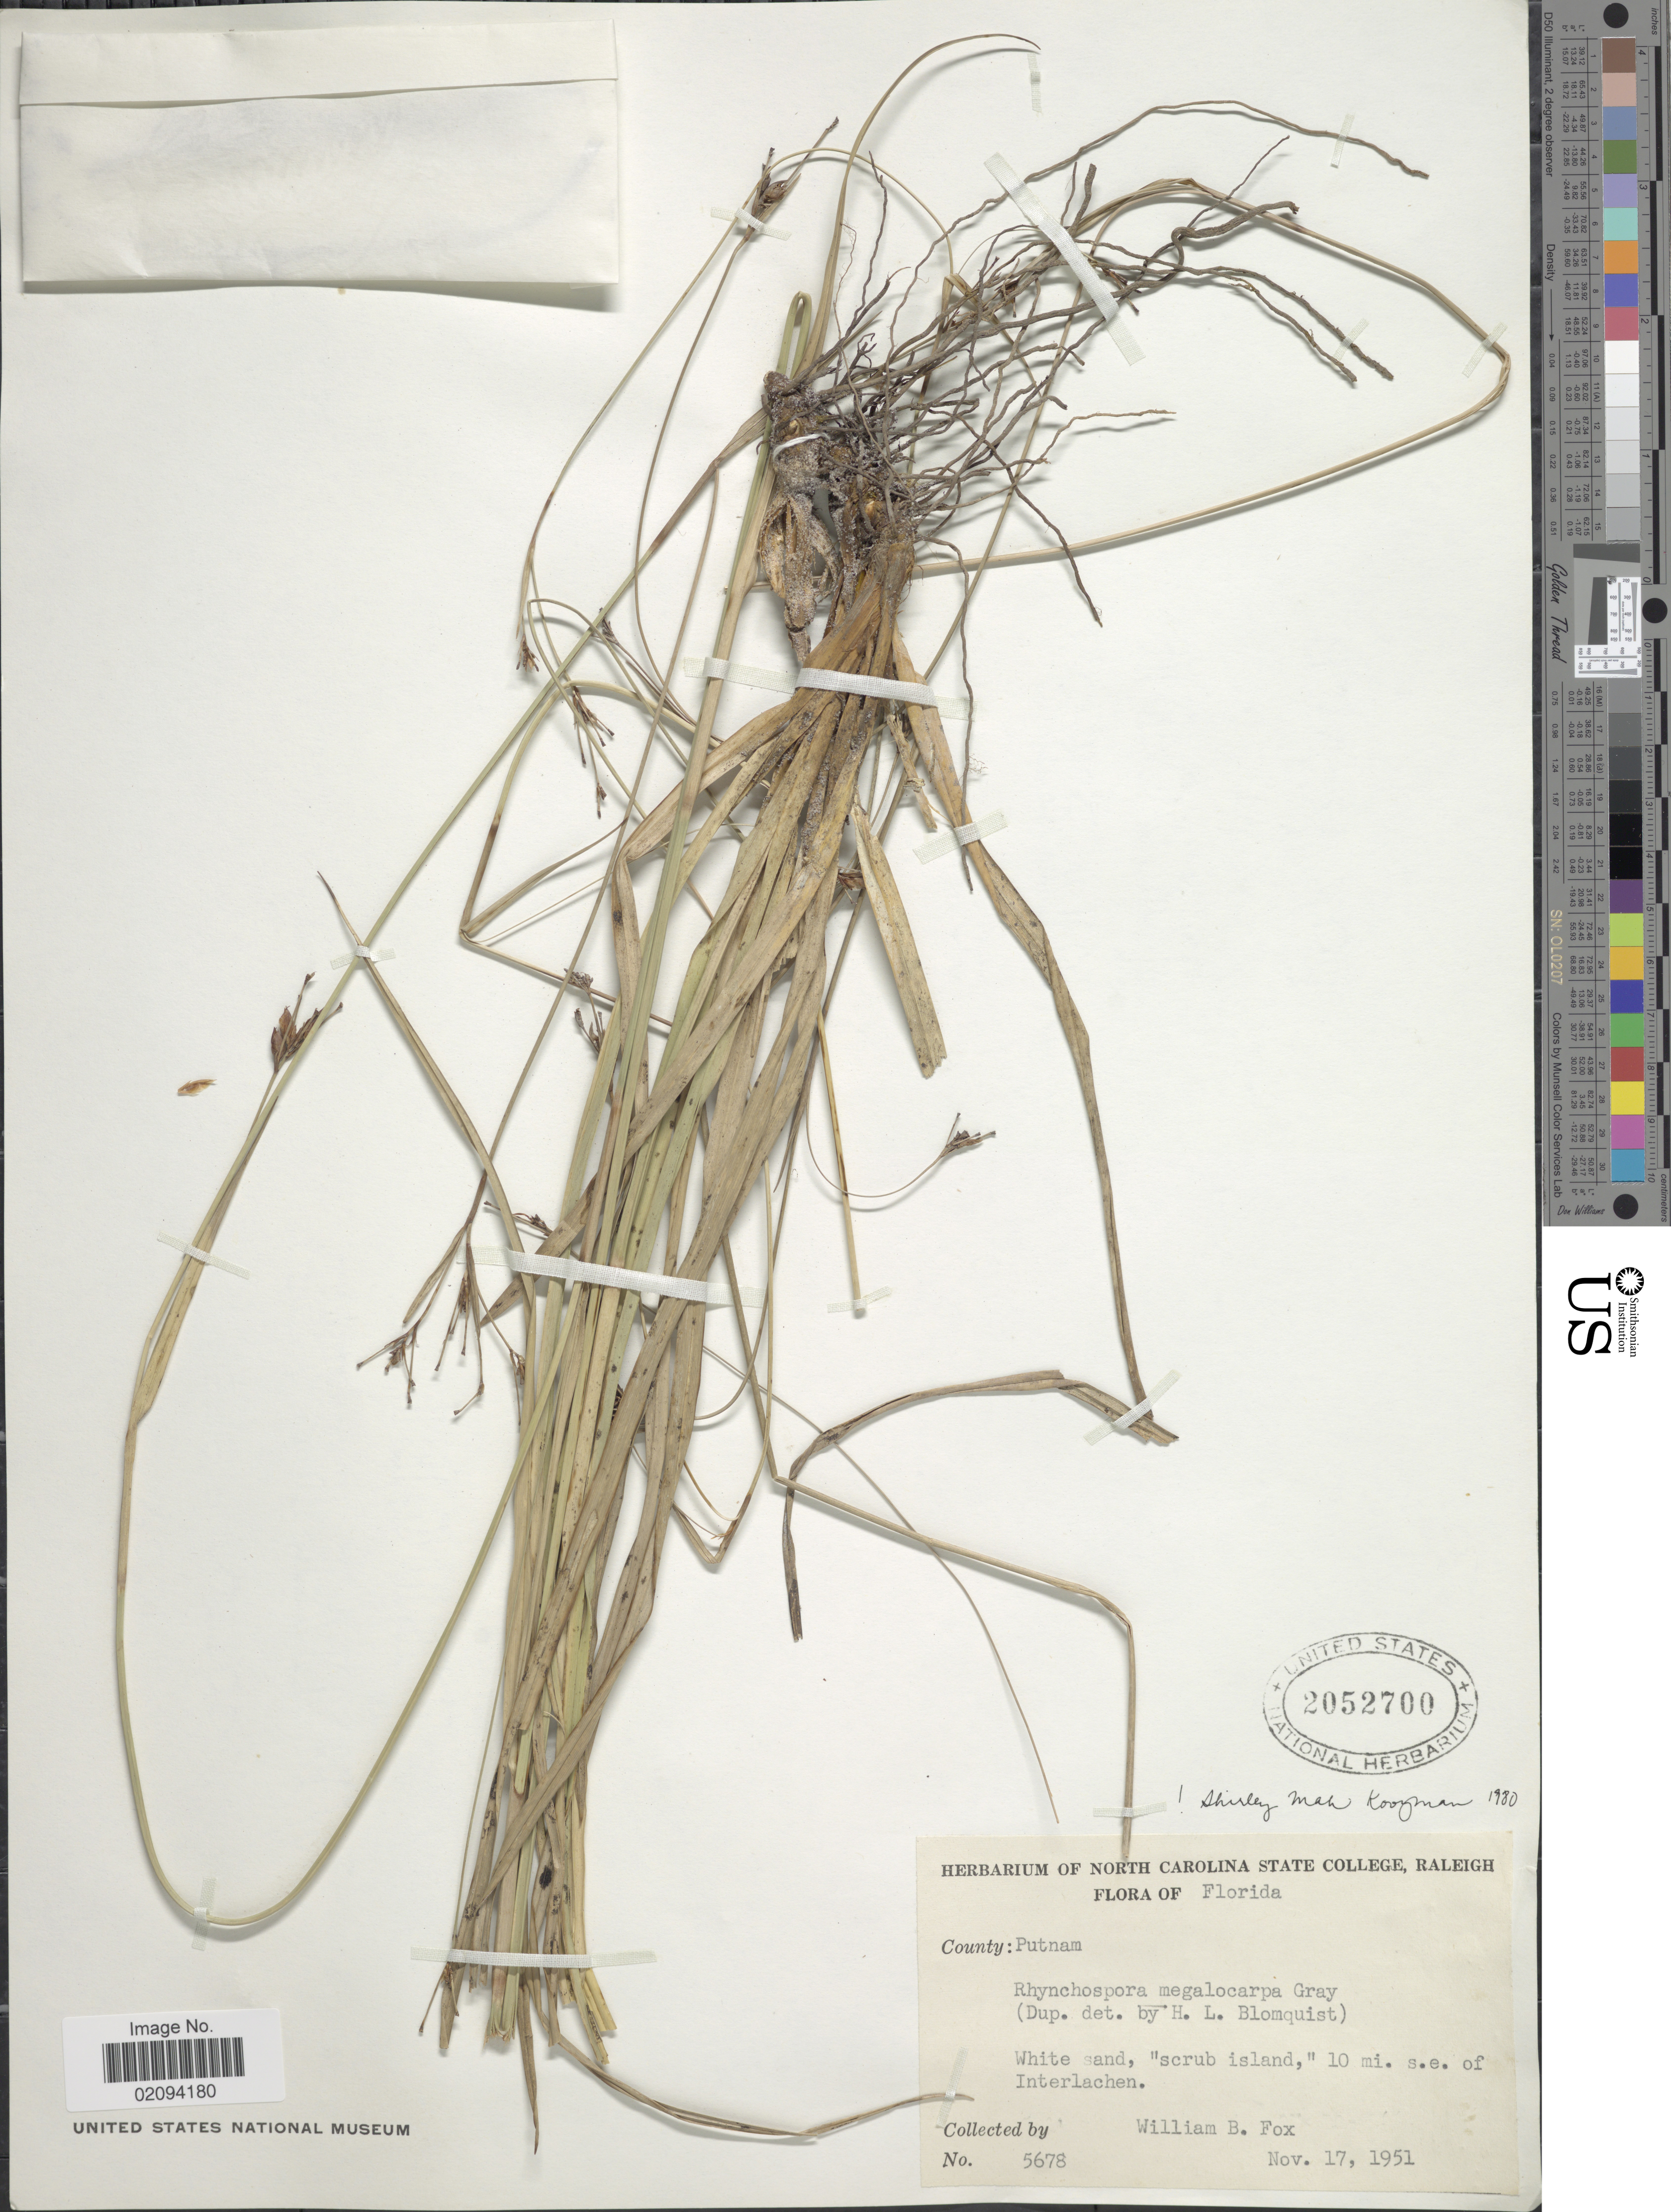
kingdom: Plantae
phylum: Tracheophyta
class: Liliopsida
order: Poales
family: Cyperaceae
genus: Rhynchospora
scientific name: Rhynchospora megalocarpa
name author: A. Gray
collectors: W. B. Fox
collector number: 5678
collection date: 1951-11-17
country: United States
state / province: Florida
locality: County: Putnam. White sand "scrub island," 10 mi. s.e. of Interlachen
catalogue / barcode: US 2052700